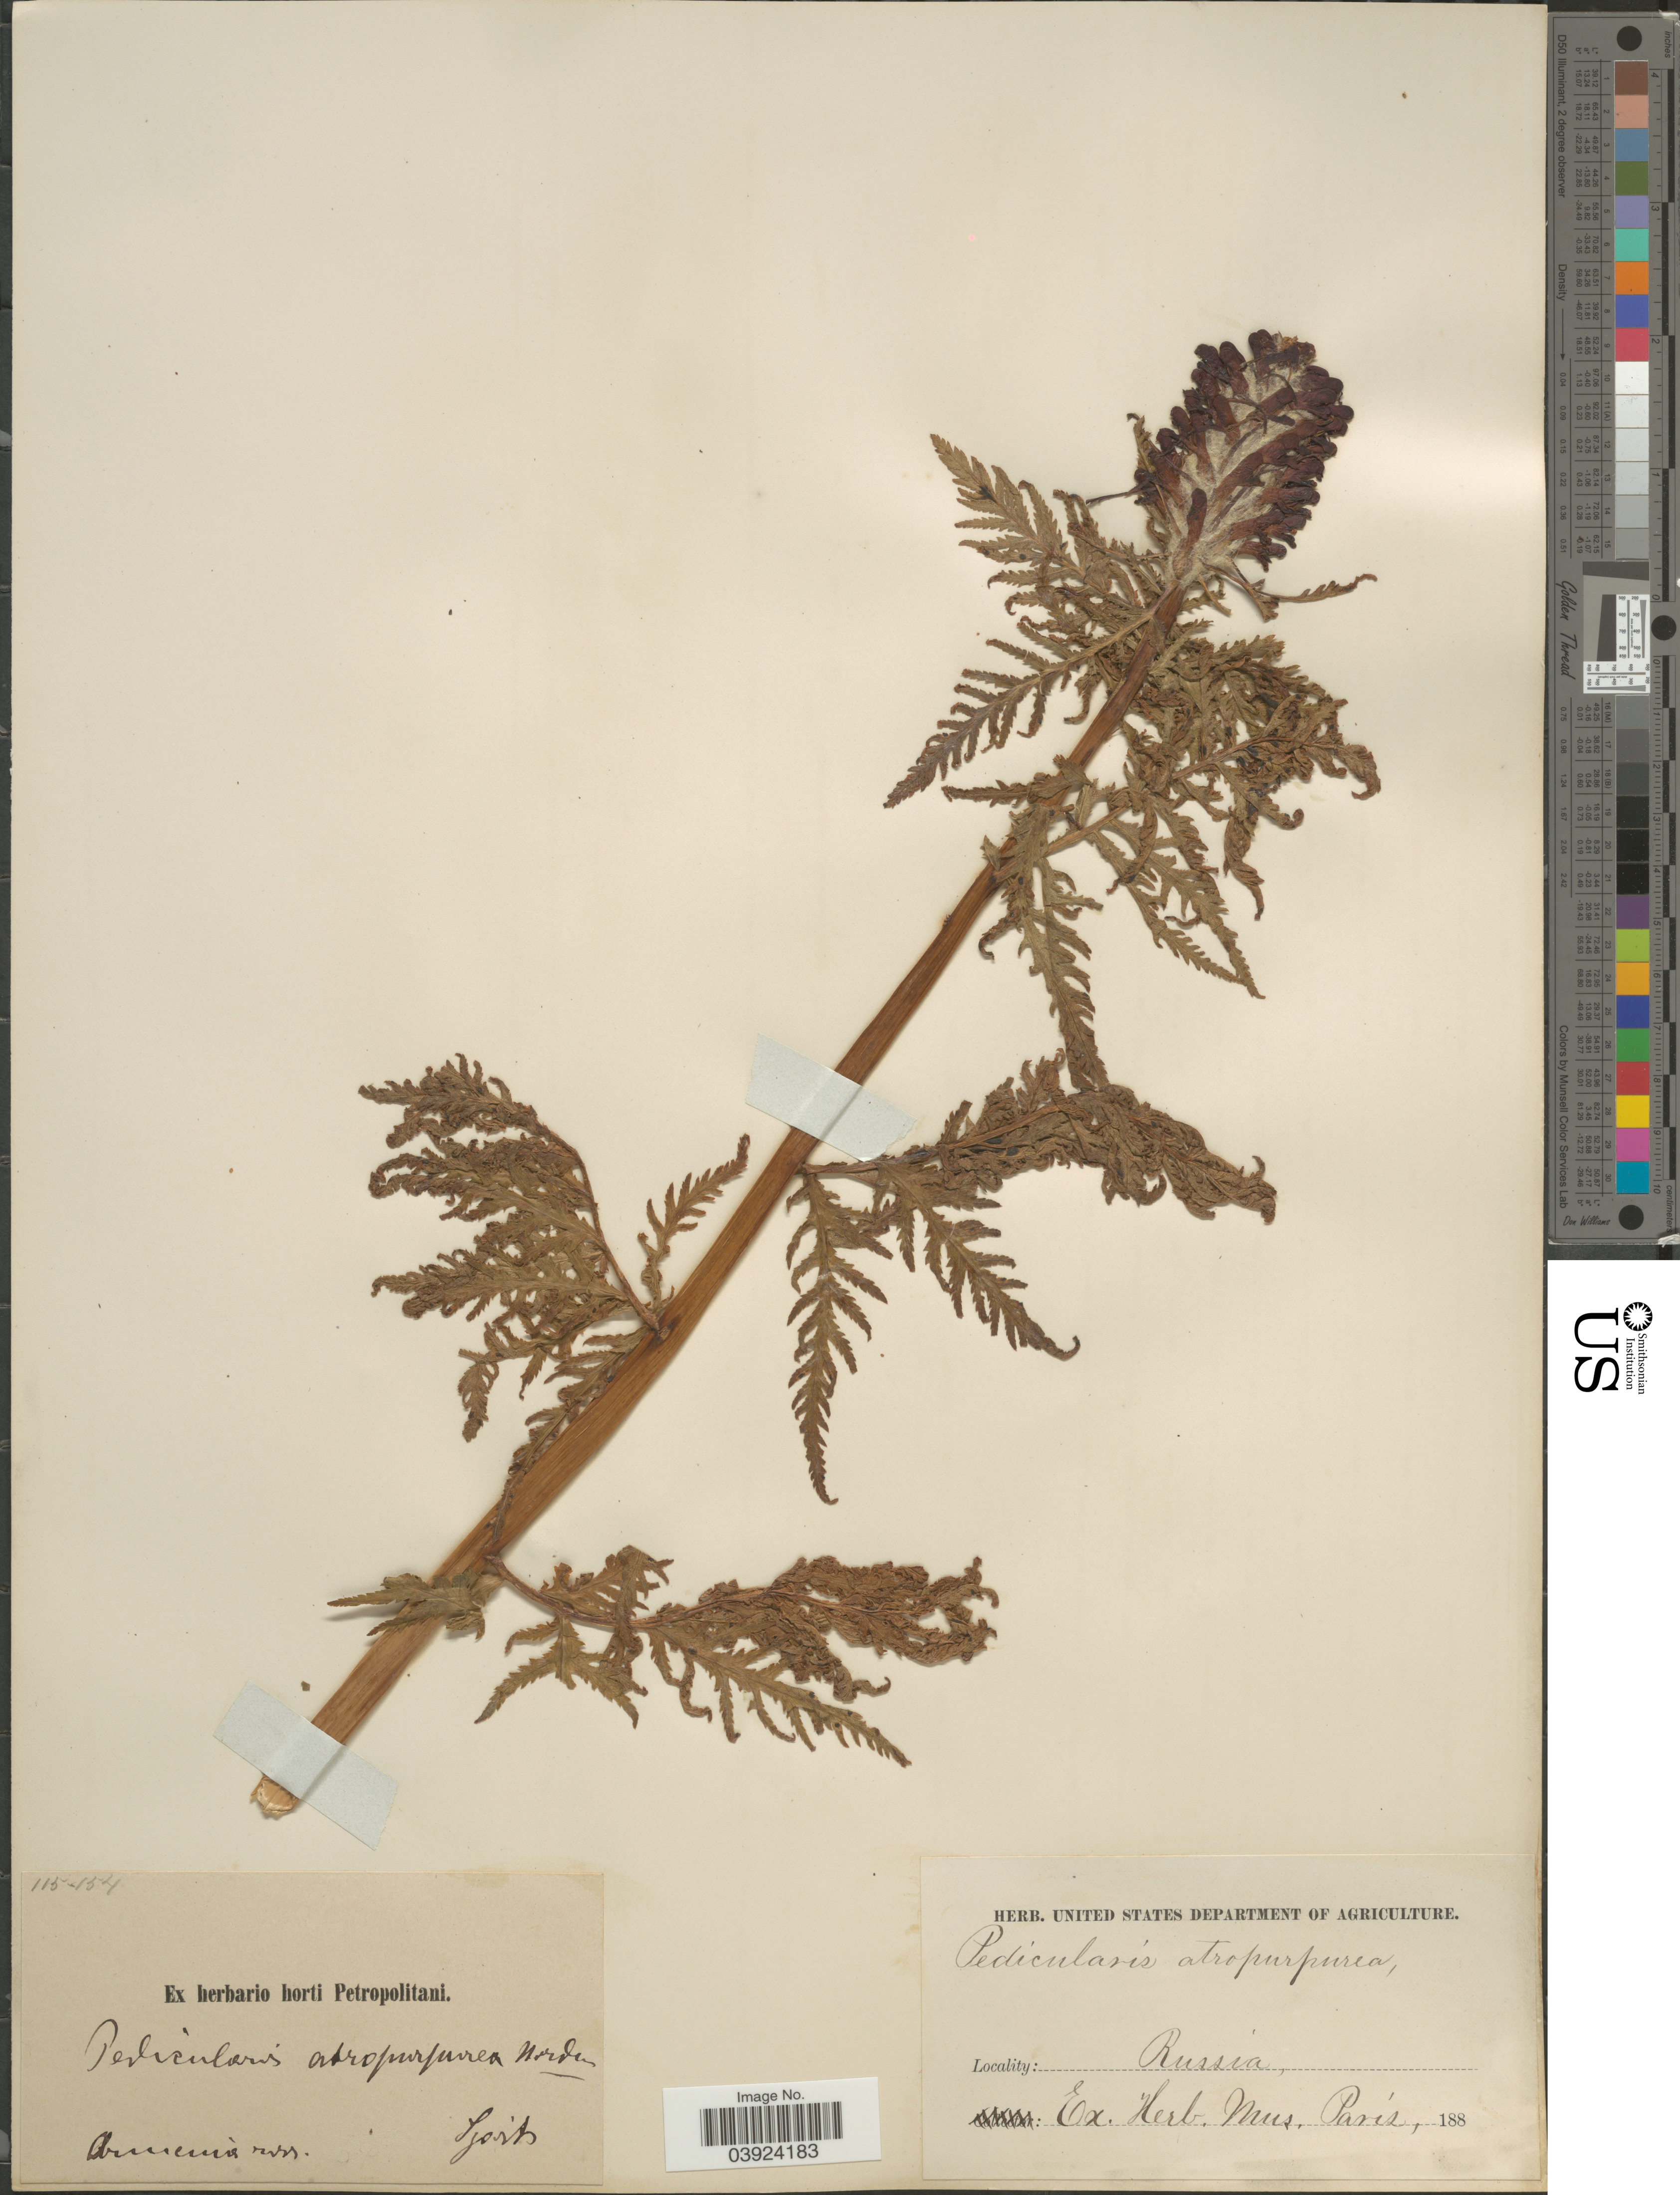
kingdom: Plantae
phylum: Tracheophyta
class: Magnoliopsida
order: Lamiales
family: Orobanchaceae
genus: Pedicularis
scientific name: Pedicularis atropurpurea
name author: Nordm.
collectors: Szovits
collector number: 115-154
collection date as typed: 188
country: Armenia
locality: Armenia. Russia.